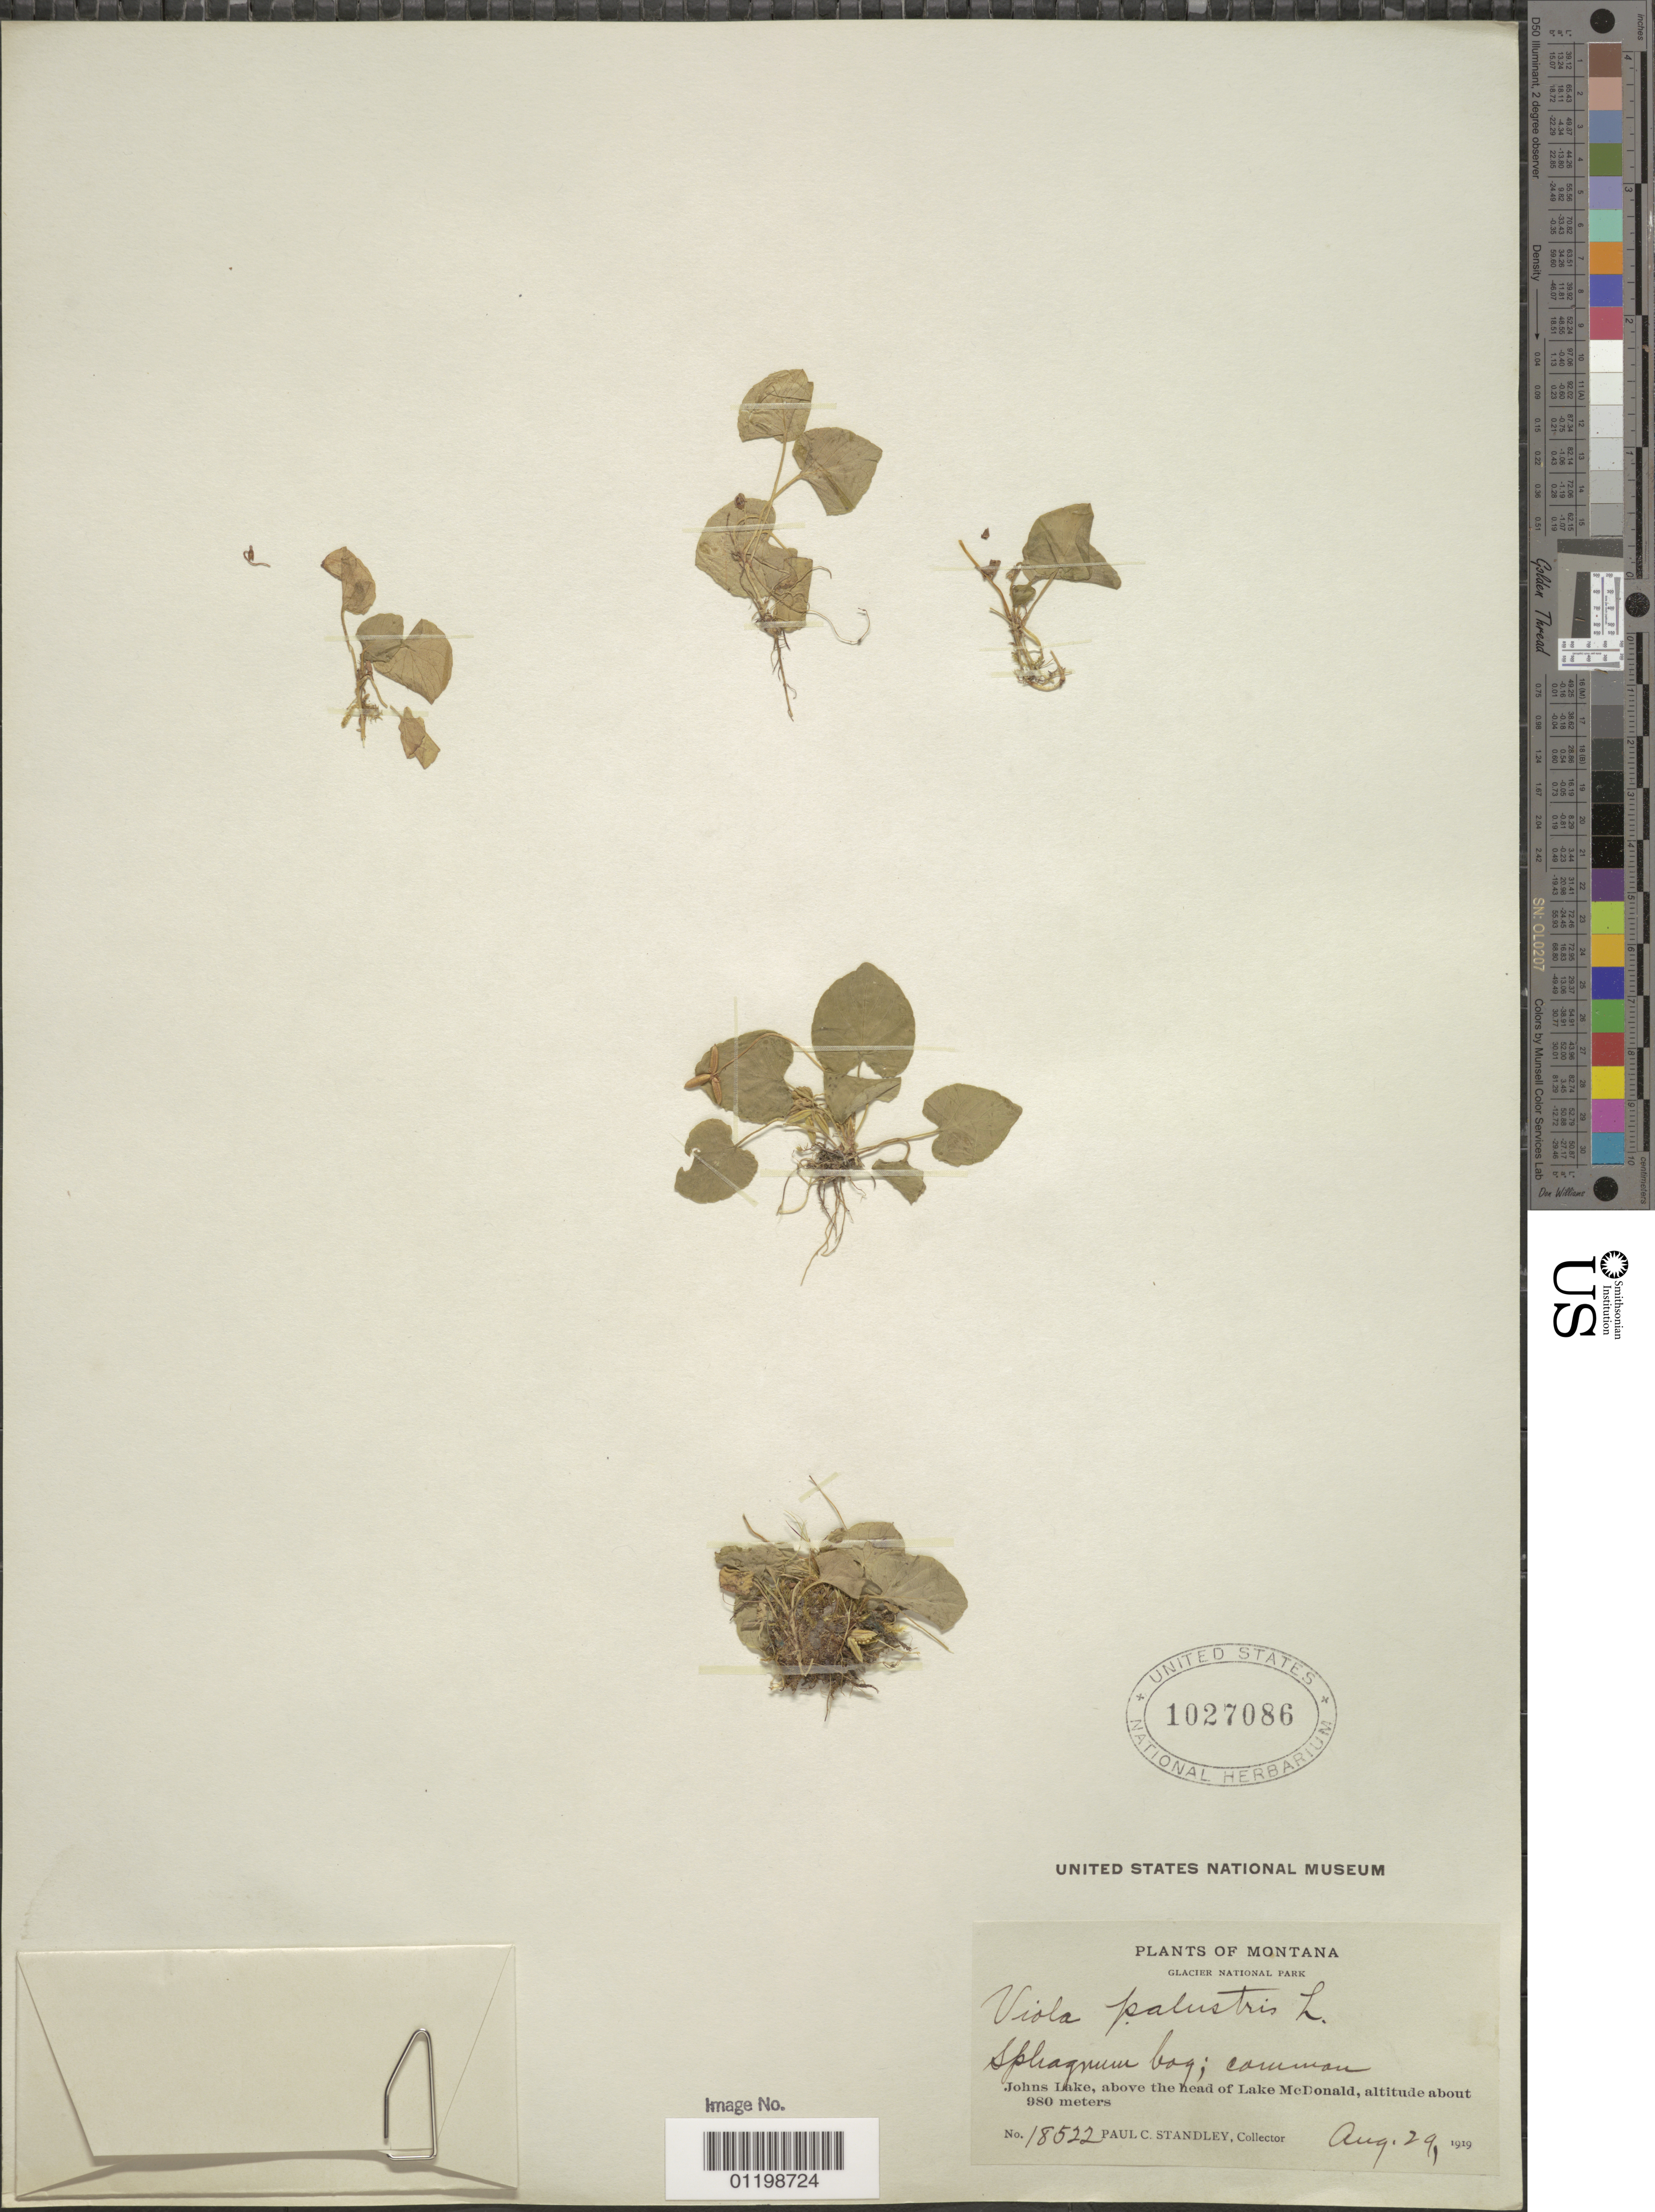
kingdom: Plantae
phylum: Tracheophyta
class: Magnoliopsida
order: Malpighiales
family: Violaceae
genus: Viola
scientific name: Viola palustris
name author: L.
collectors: P. C. Standley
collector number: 18522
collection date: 1919-08-29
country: United States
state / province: Montana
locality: Johns Lake, above the head of Lake McDonald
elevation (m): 980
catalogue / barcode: US 1027086